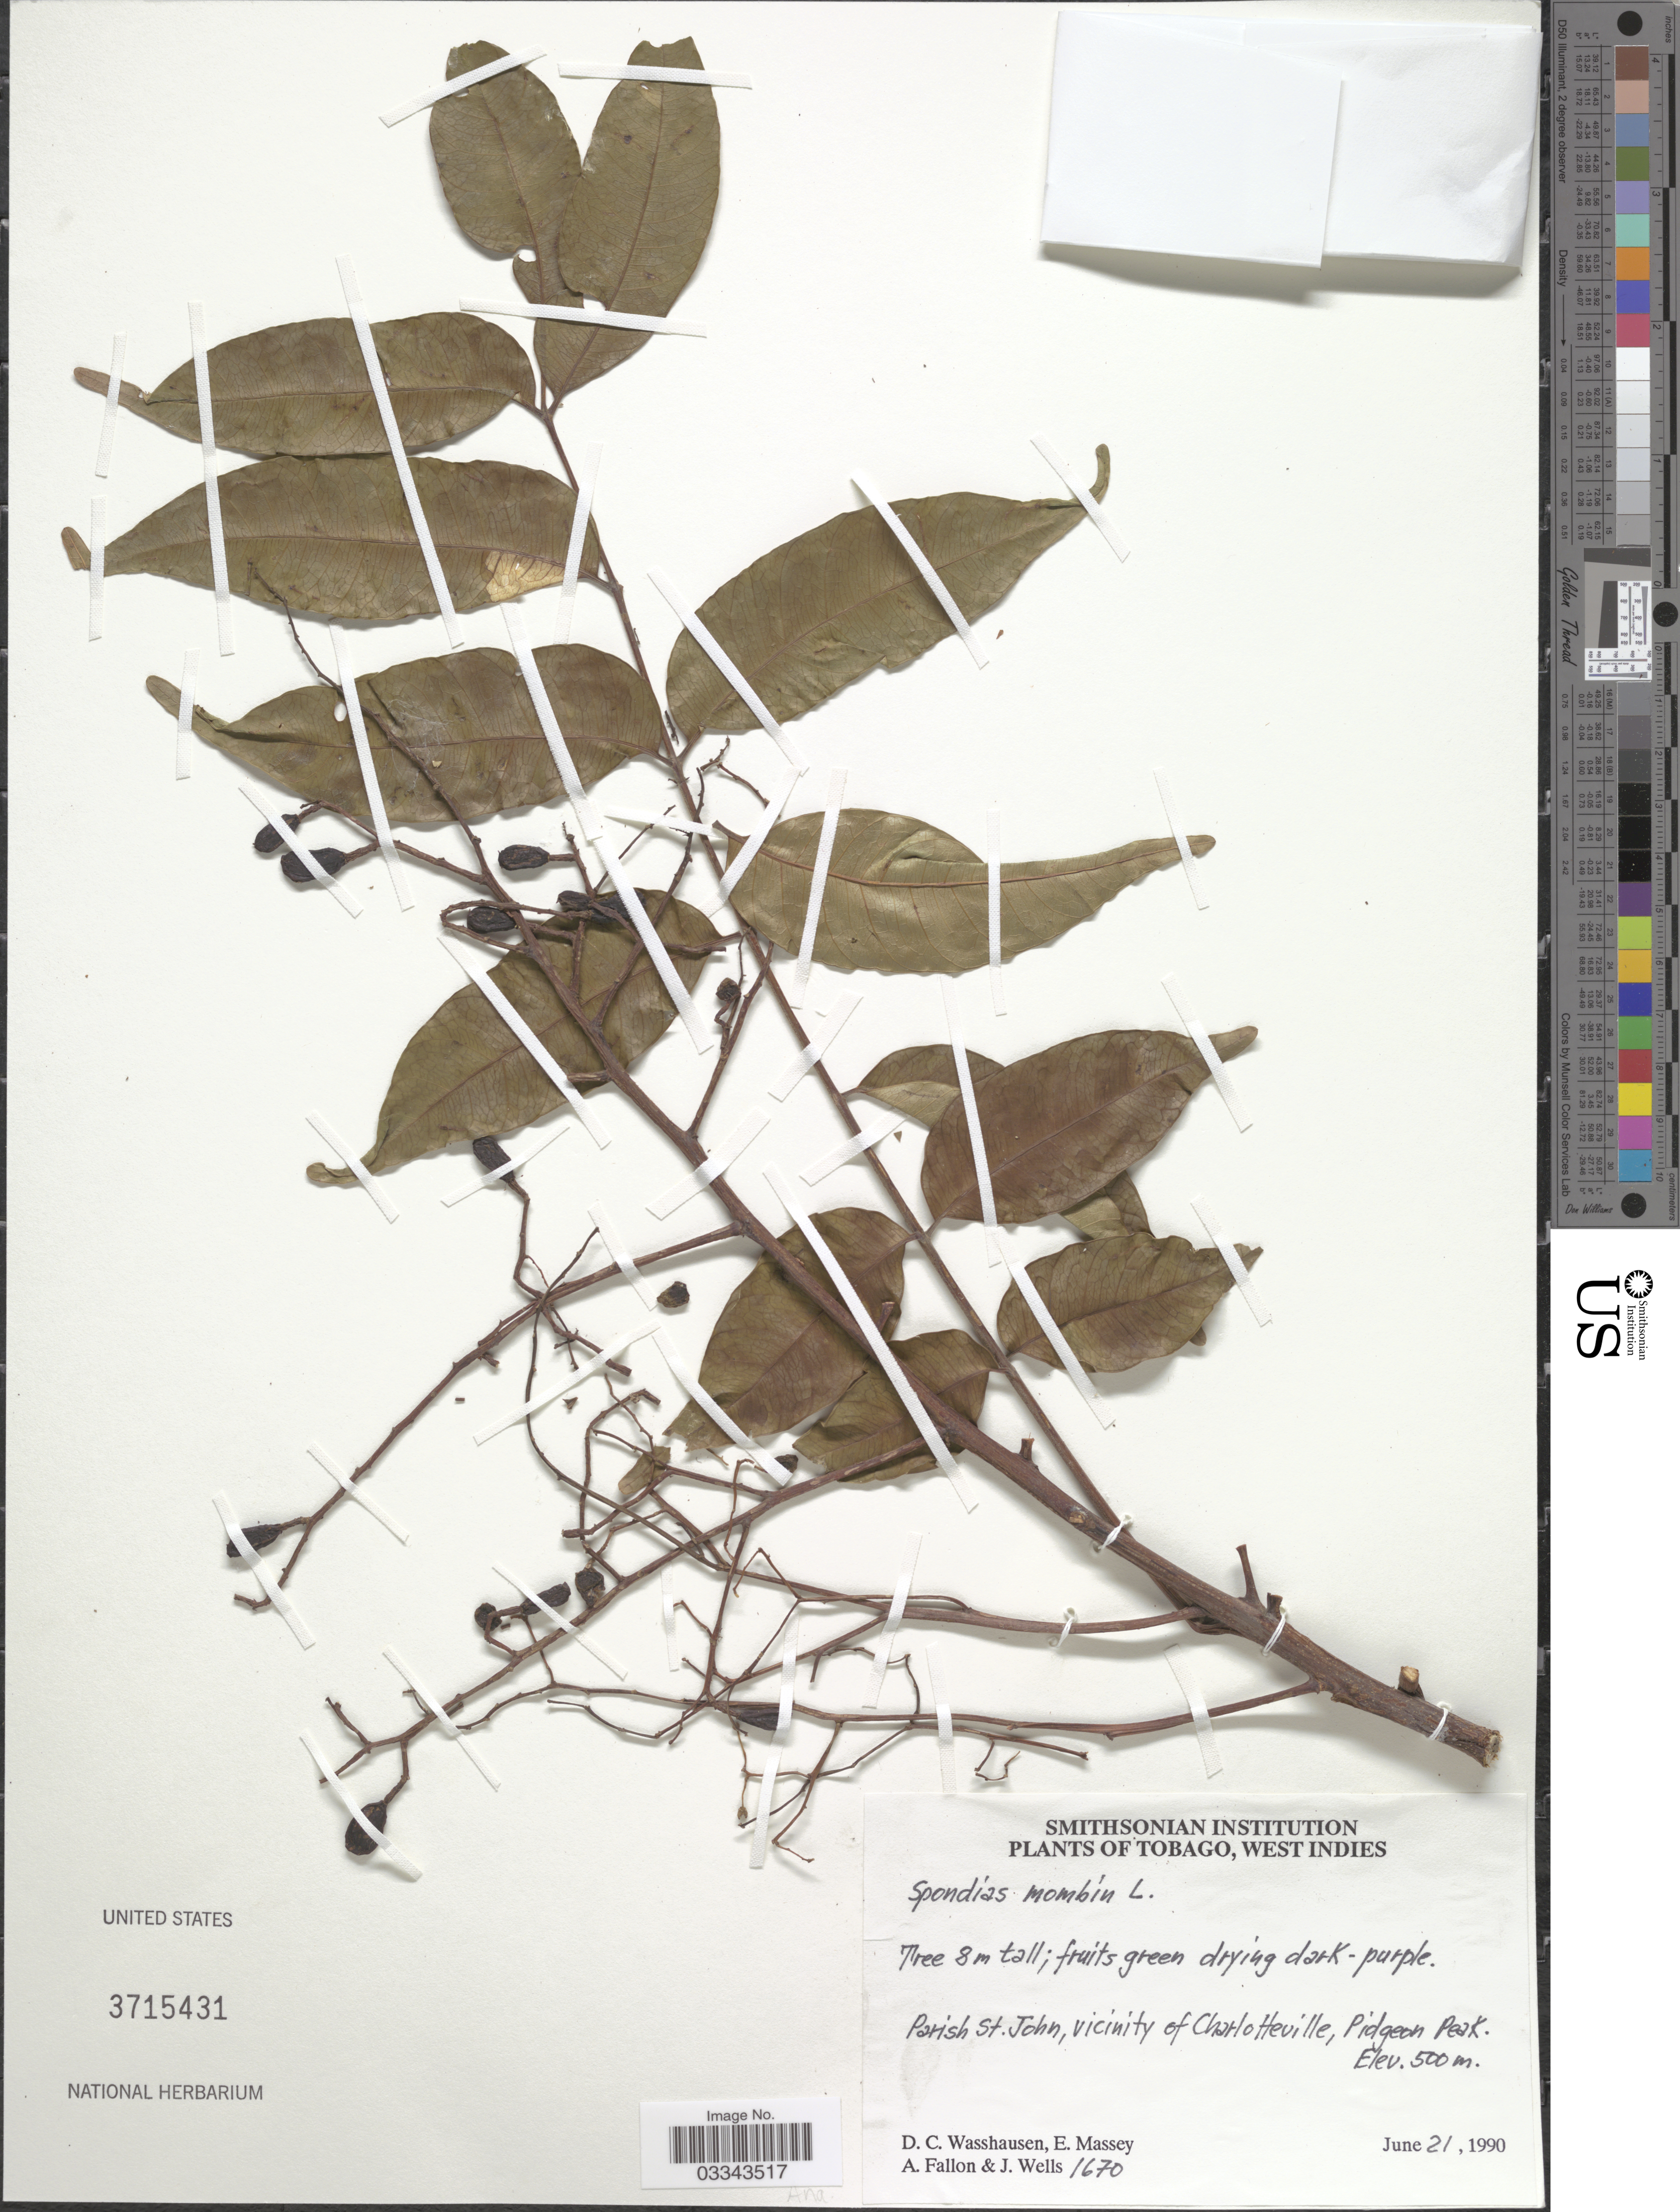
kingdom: Plantae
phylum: Tracheophyta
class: Magnoliopsida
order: Sapindales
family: Anacardiaceae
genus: Spondias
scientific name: Spondias mombin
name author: L.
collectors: D. C. Wasshausen, E. Massey, A. Fallon & J. Wells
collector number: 1670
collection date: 1990-06-21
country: Trinidad and Tobago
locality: Parish St. John, vicinity of Charlotteville, Pidgeon Peak.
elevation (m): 500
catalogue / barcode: US 3715431